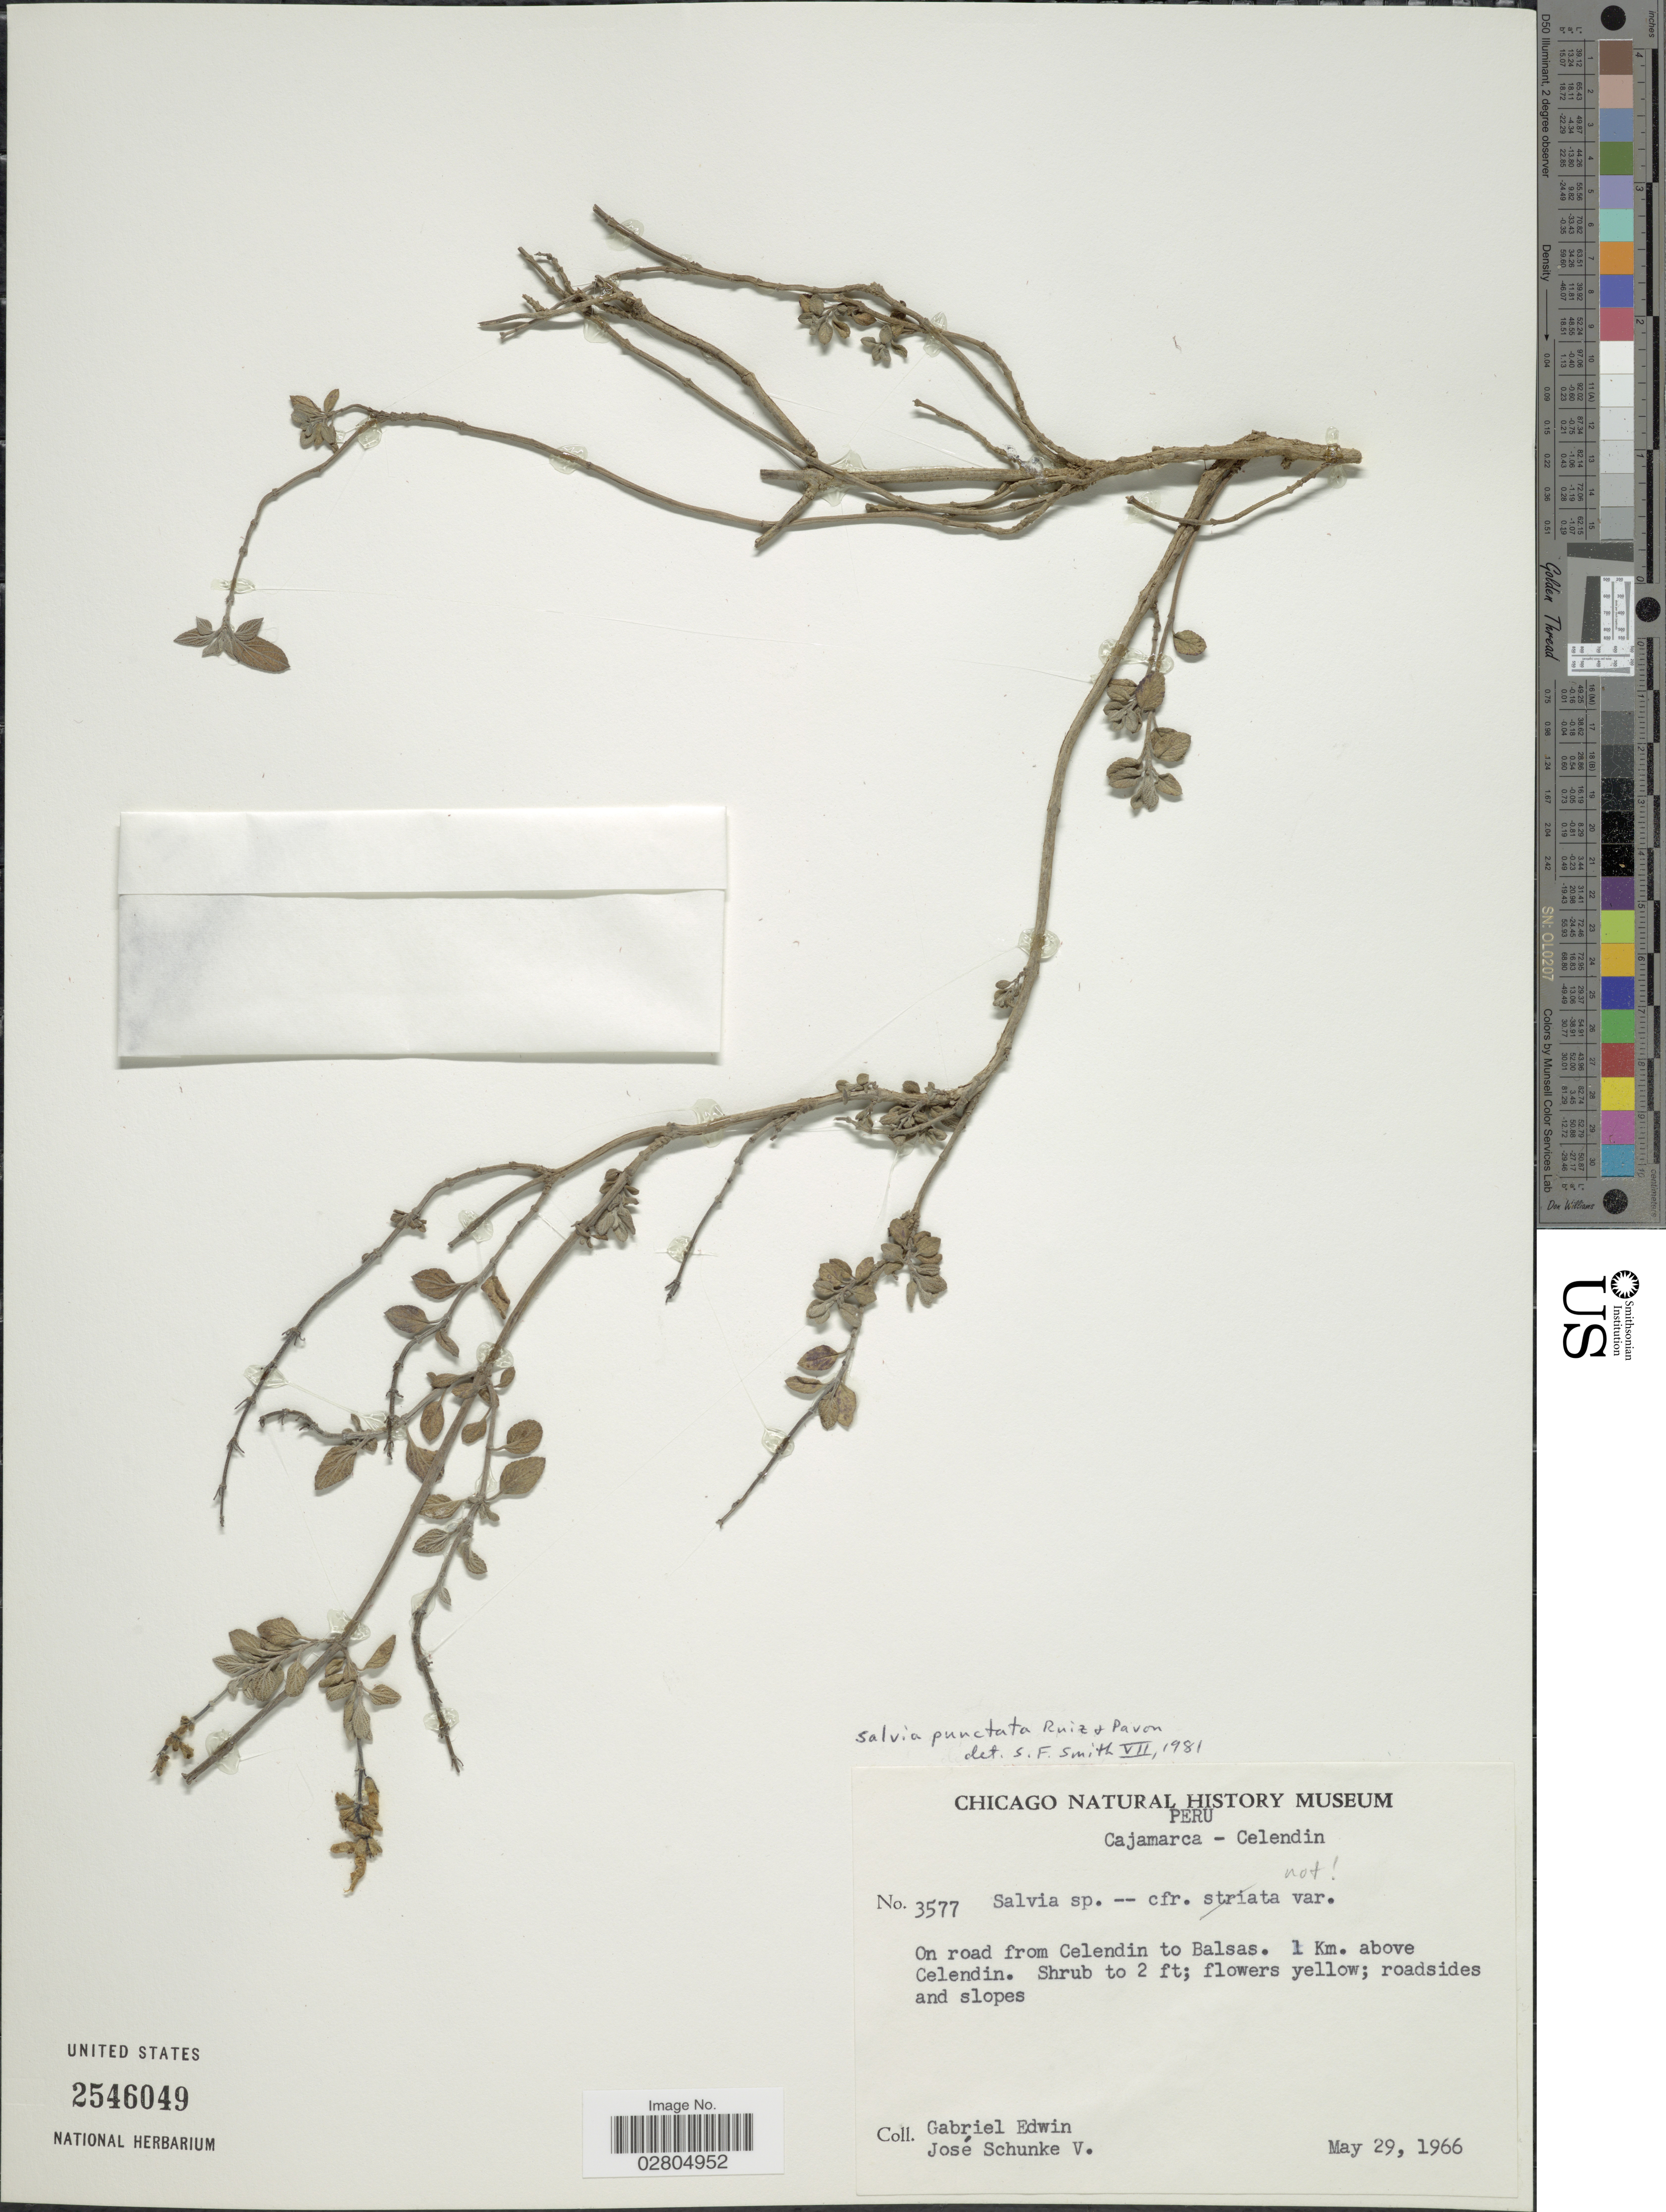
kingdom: Plantae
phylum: Tracheophyta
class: Magnoliopsida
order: Lamiales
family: Lamiaceae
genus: Salvia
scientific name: Salvia punctata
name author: Ruiz & Pav.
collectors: G. Edwin & J. M. Schunke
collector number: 3577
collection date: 1966-05-29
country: Peru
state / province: Cajamarca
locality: Celendin. On road from Celendin to Balsas. 1 Km. above Celendin.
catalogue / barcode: US 2546049